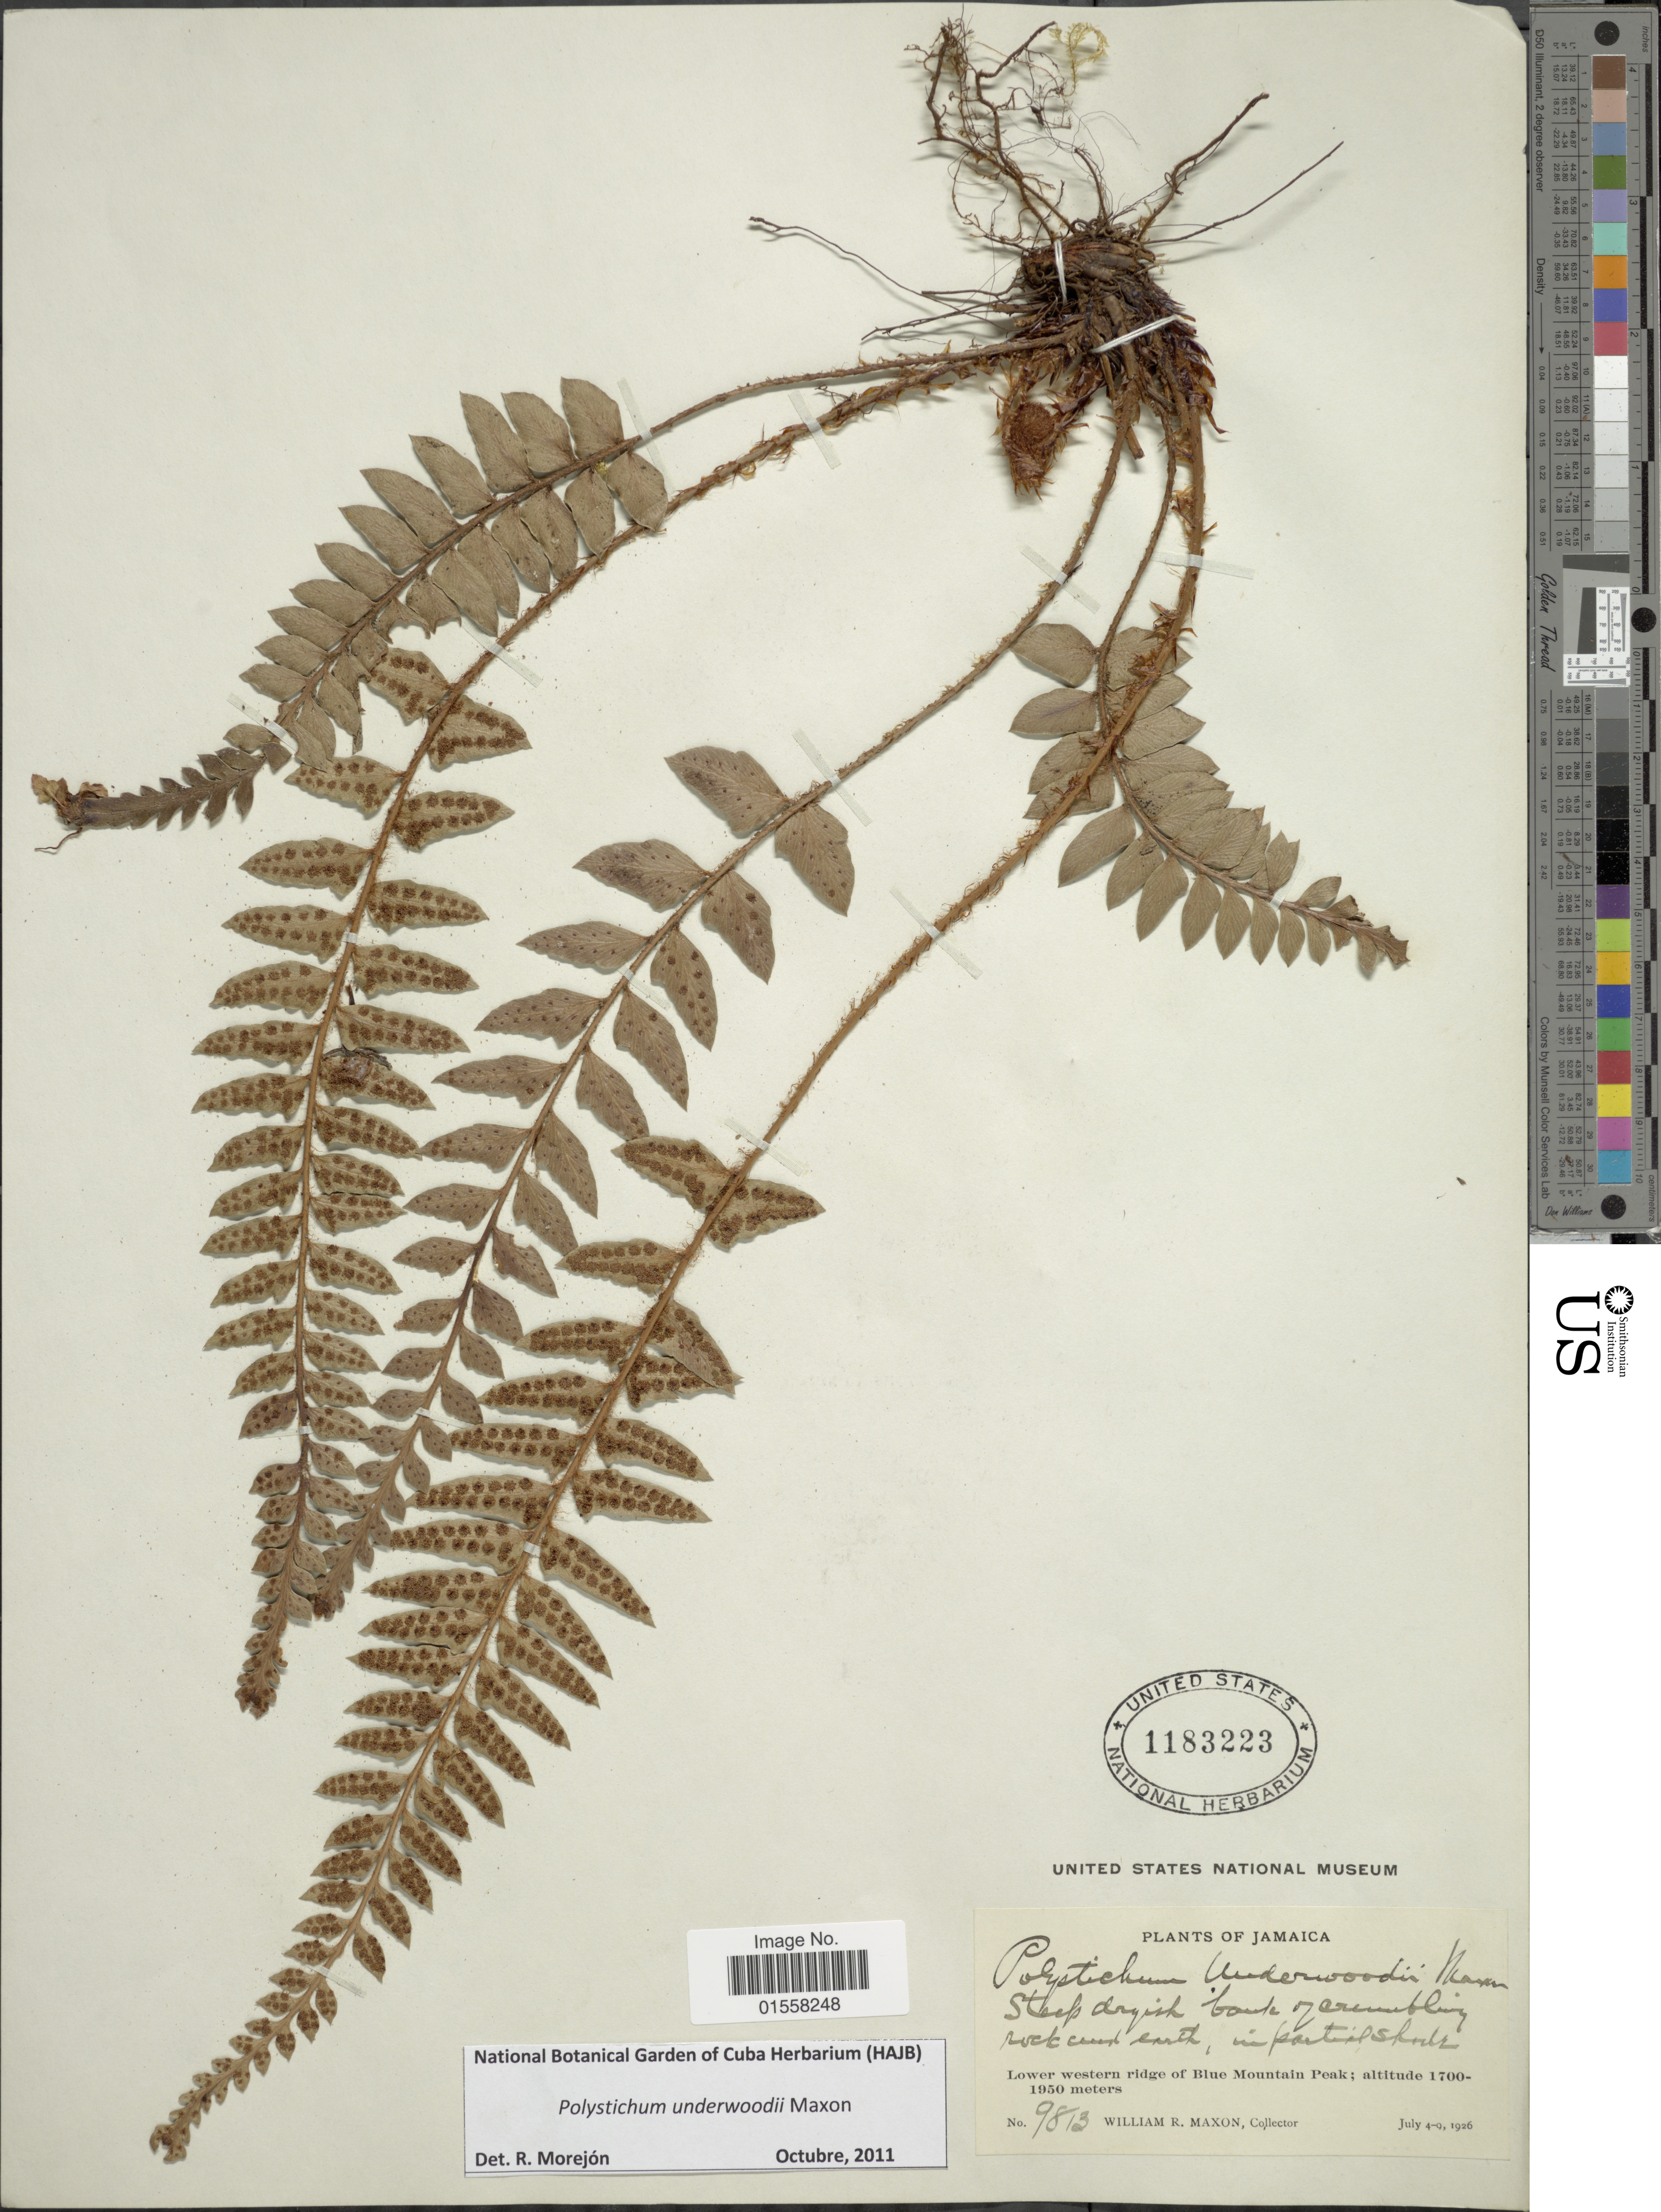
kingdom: Plantae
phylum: Tracheophyta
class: Polypodiopsida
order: Polypodiales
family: Dryopteridaceae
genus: Polystichum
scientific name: Polystichum underwoodii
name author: Maxon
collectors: W. R. Maxon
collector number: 9813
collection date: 1926-07-04/1926-07-09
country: Jamaica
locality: Lower western ridge of Blue Mountain Peak.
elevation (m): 1700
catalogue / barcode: US 11832230